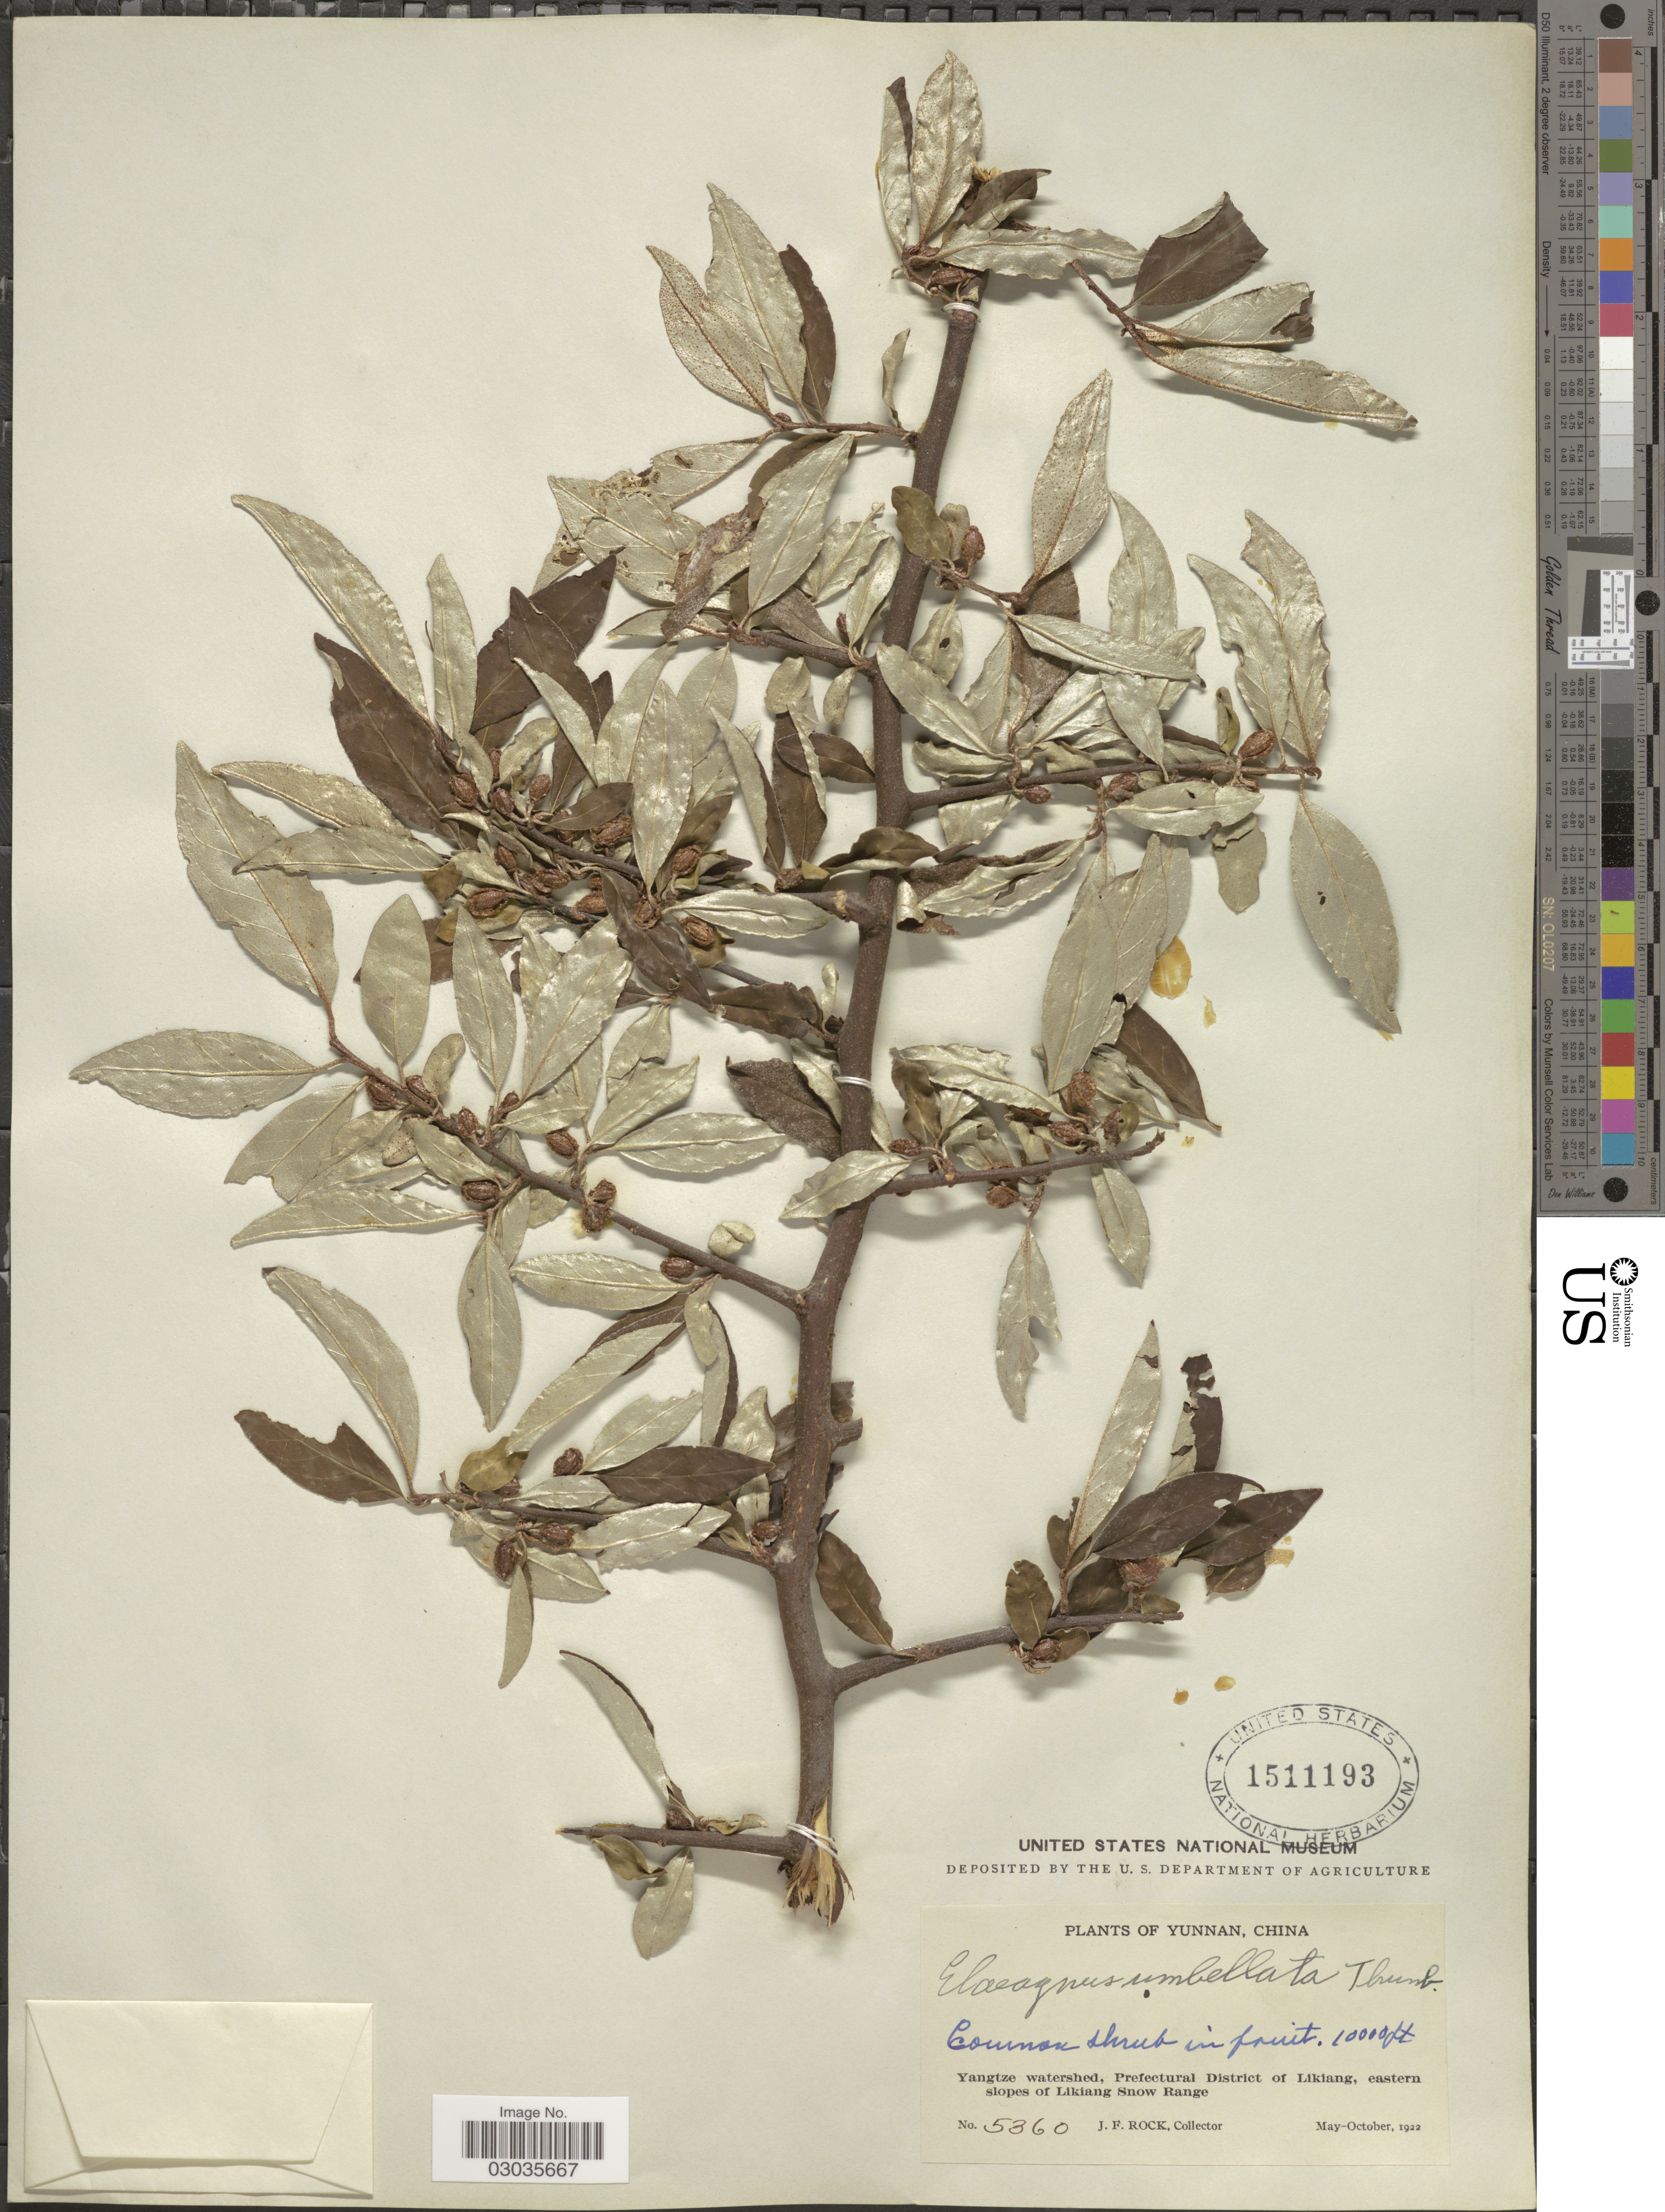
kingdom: Plantae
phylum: Tracheophyta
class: Magnoliopsida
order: Rosales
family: Elaeagnaceae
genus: Elaeagnus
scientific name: Elaeagnus umbellata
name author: Thunb.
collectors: J. Rock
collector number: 5360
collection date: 1922-05/1922-10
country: China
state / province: Yunnan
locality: Yangtze watershed, Prefectural District of Likiang, eastern slopes of Likiang Snow Range.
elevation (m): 3048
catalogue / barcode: US 1511193